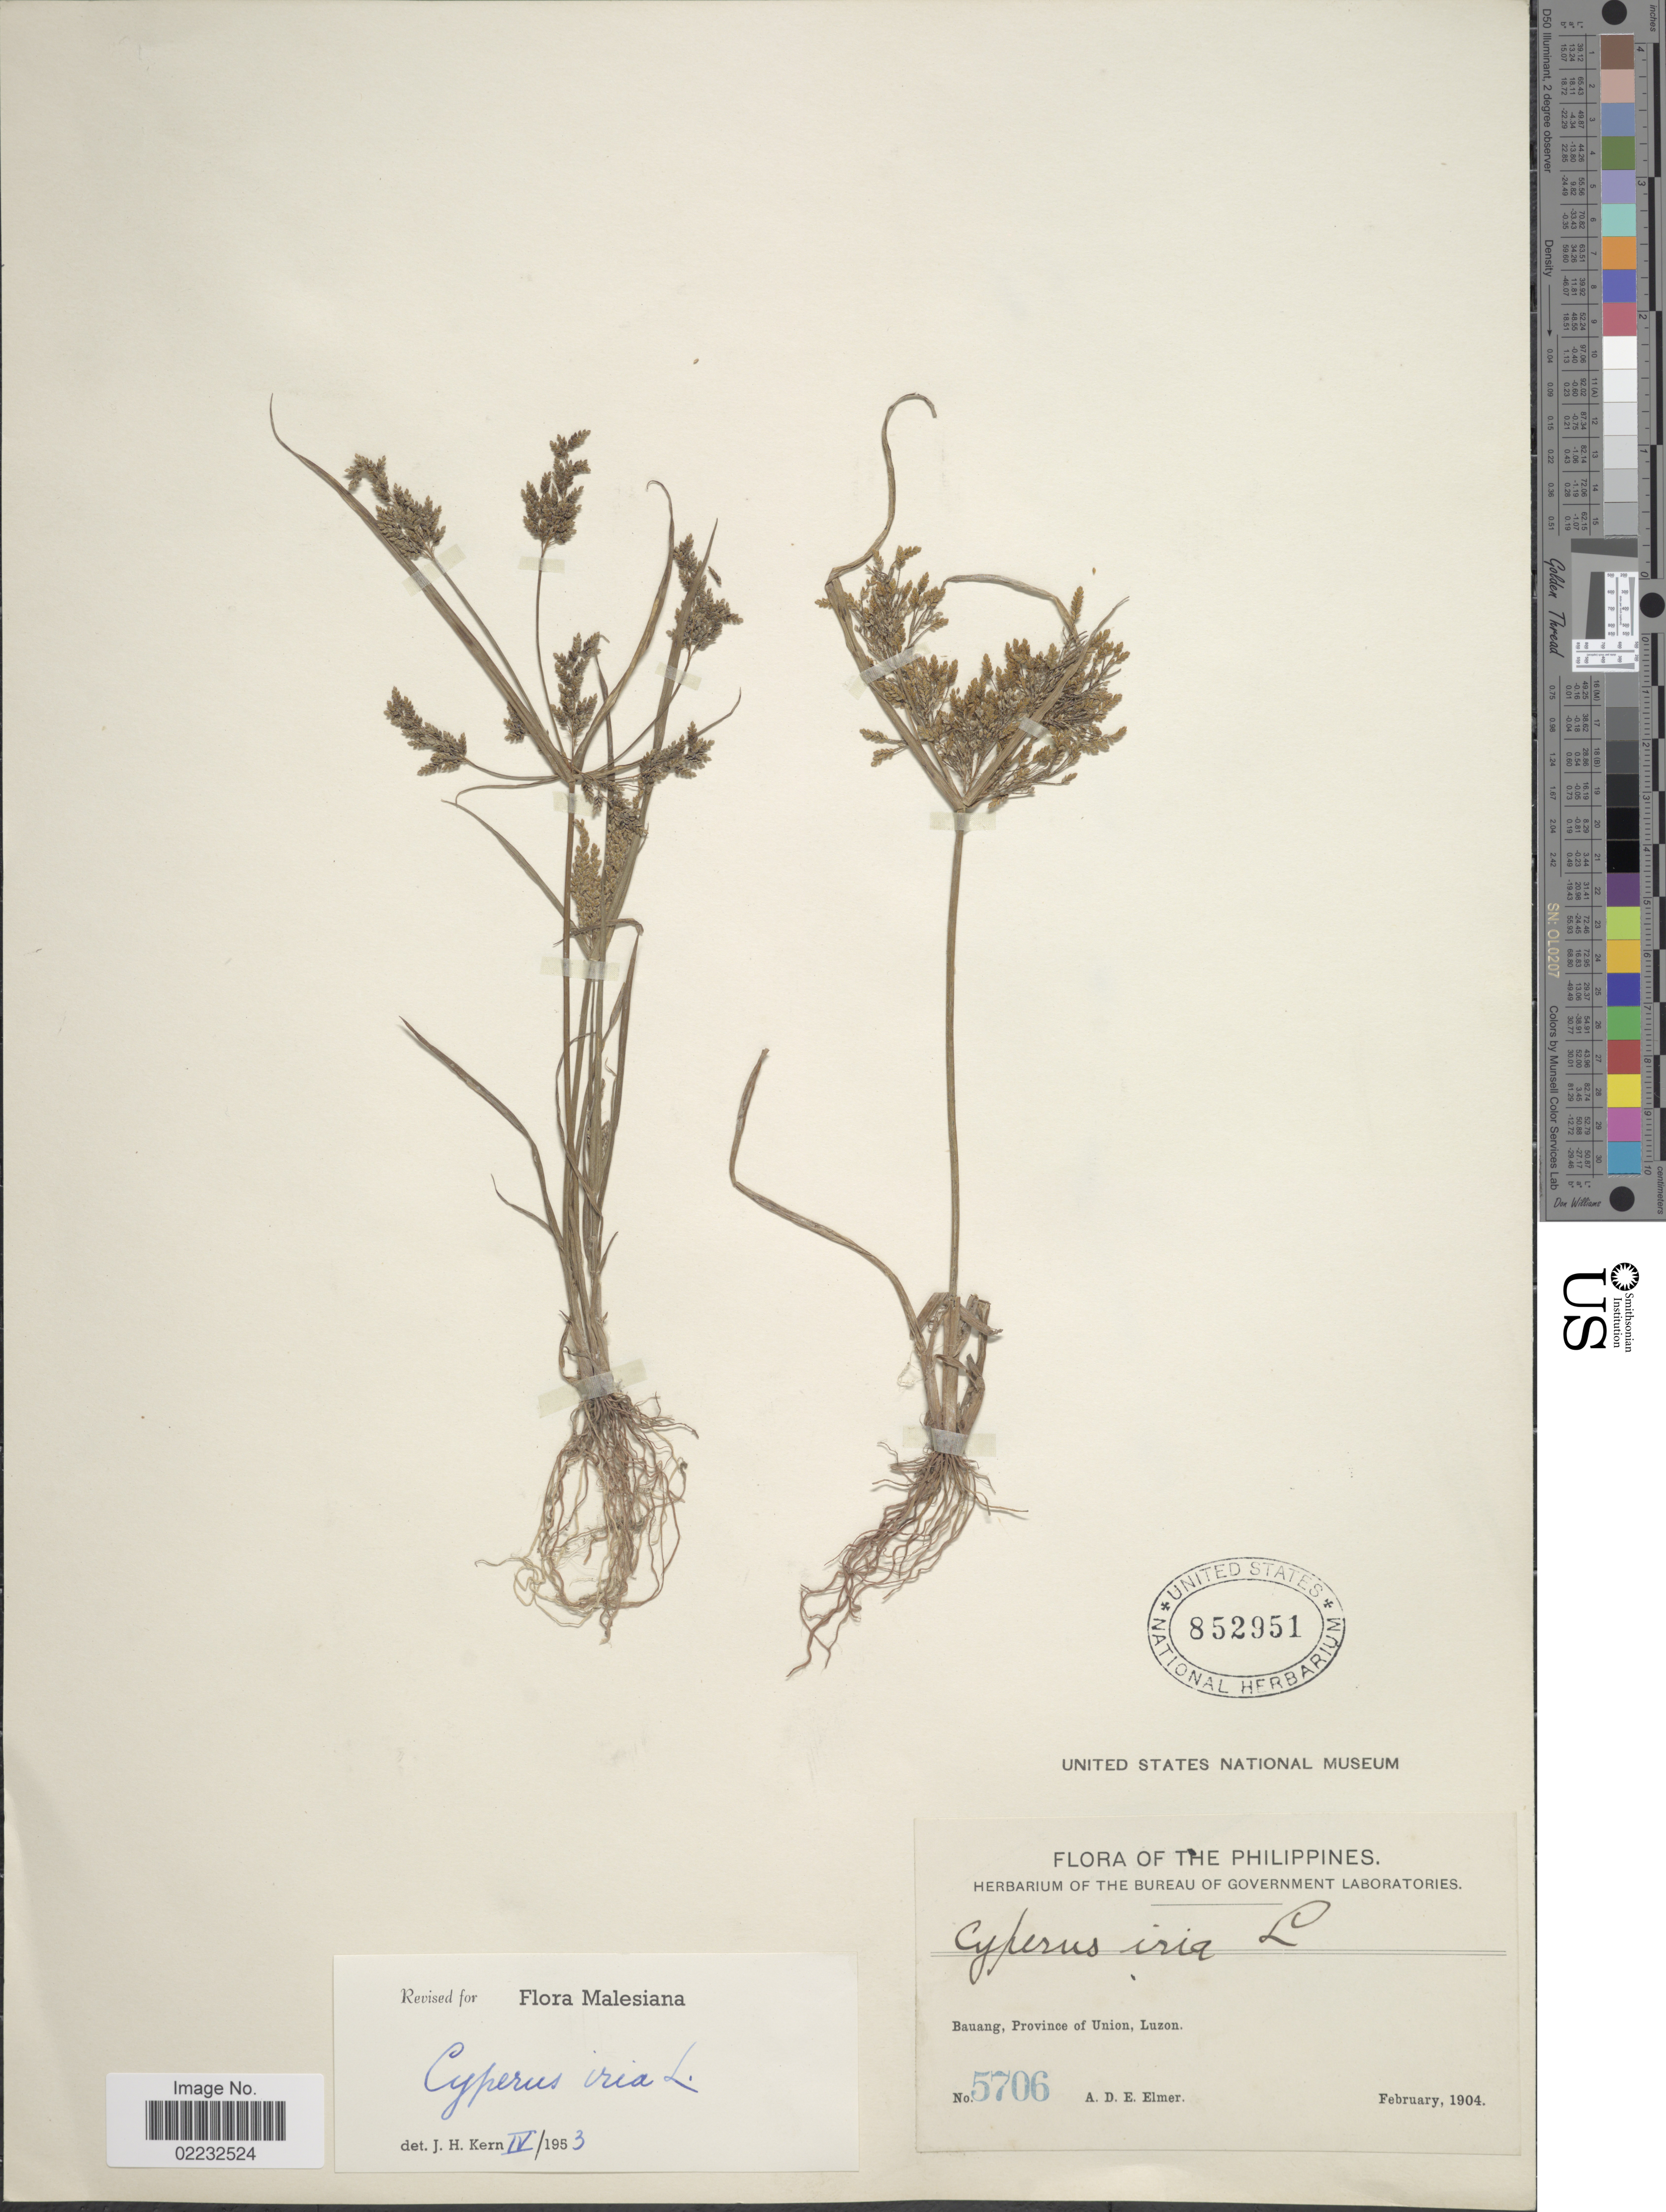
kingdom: Plantae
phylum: Tracheophyta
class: Liliopsida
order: Poales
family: Cyperaceae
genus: Cyperus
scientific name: Cyperus iria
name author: L.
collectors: A. D. E. Elmer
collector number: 5706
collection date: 1904-02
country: Philippines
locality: Bauang, Province of Union, Luzon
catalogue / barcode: US 852951